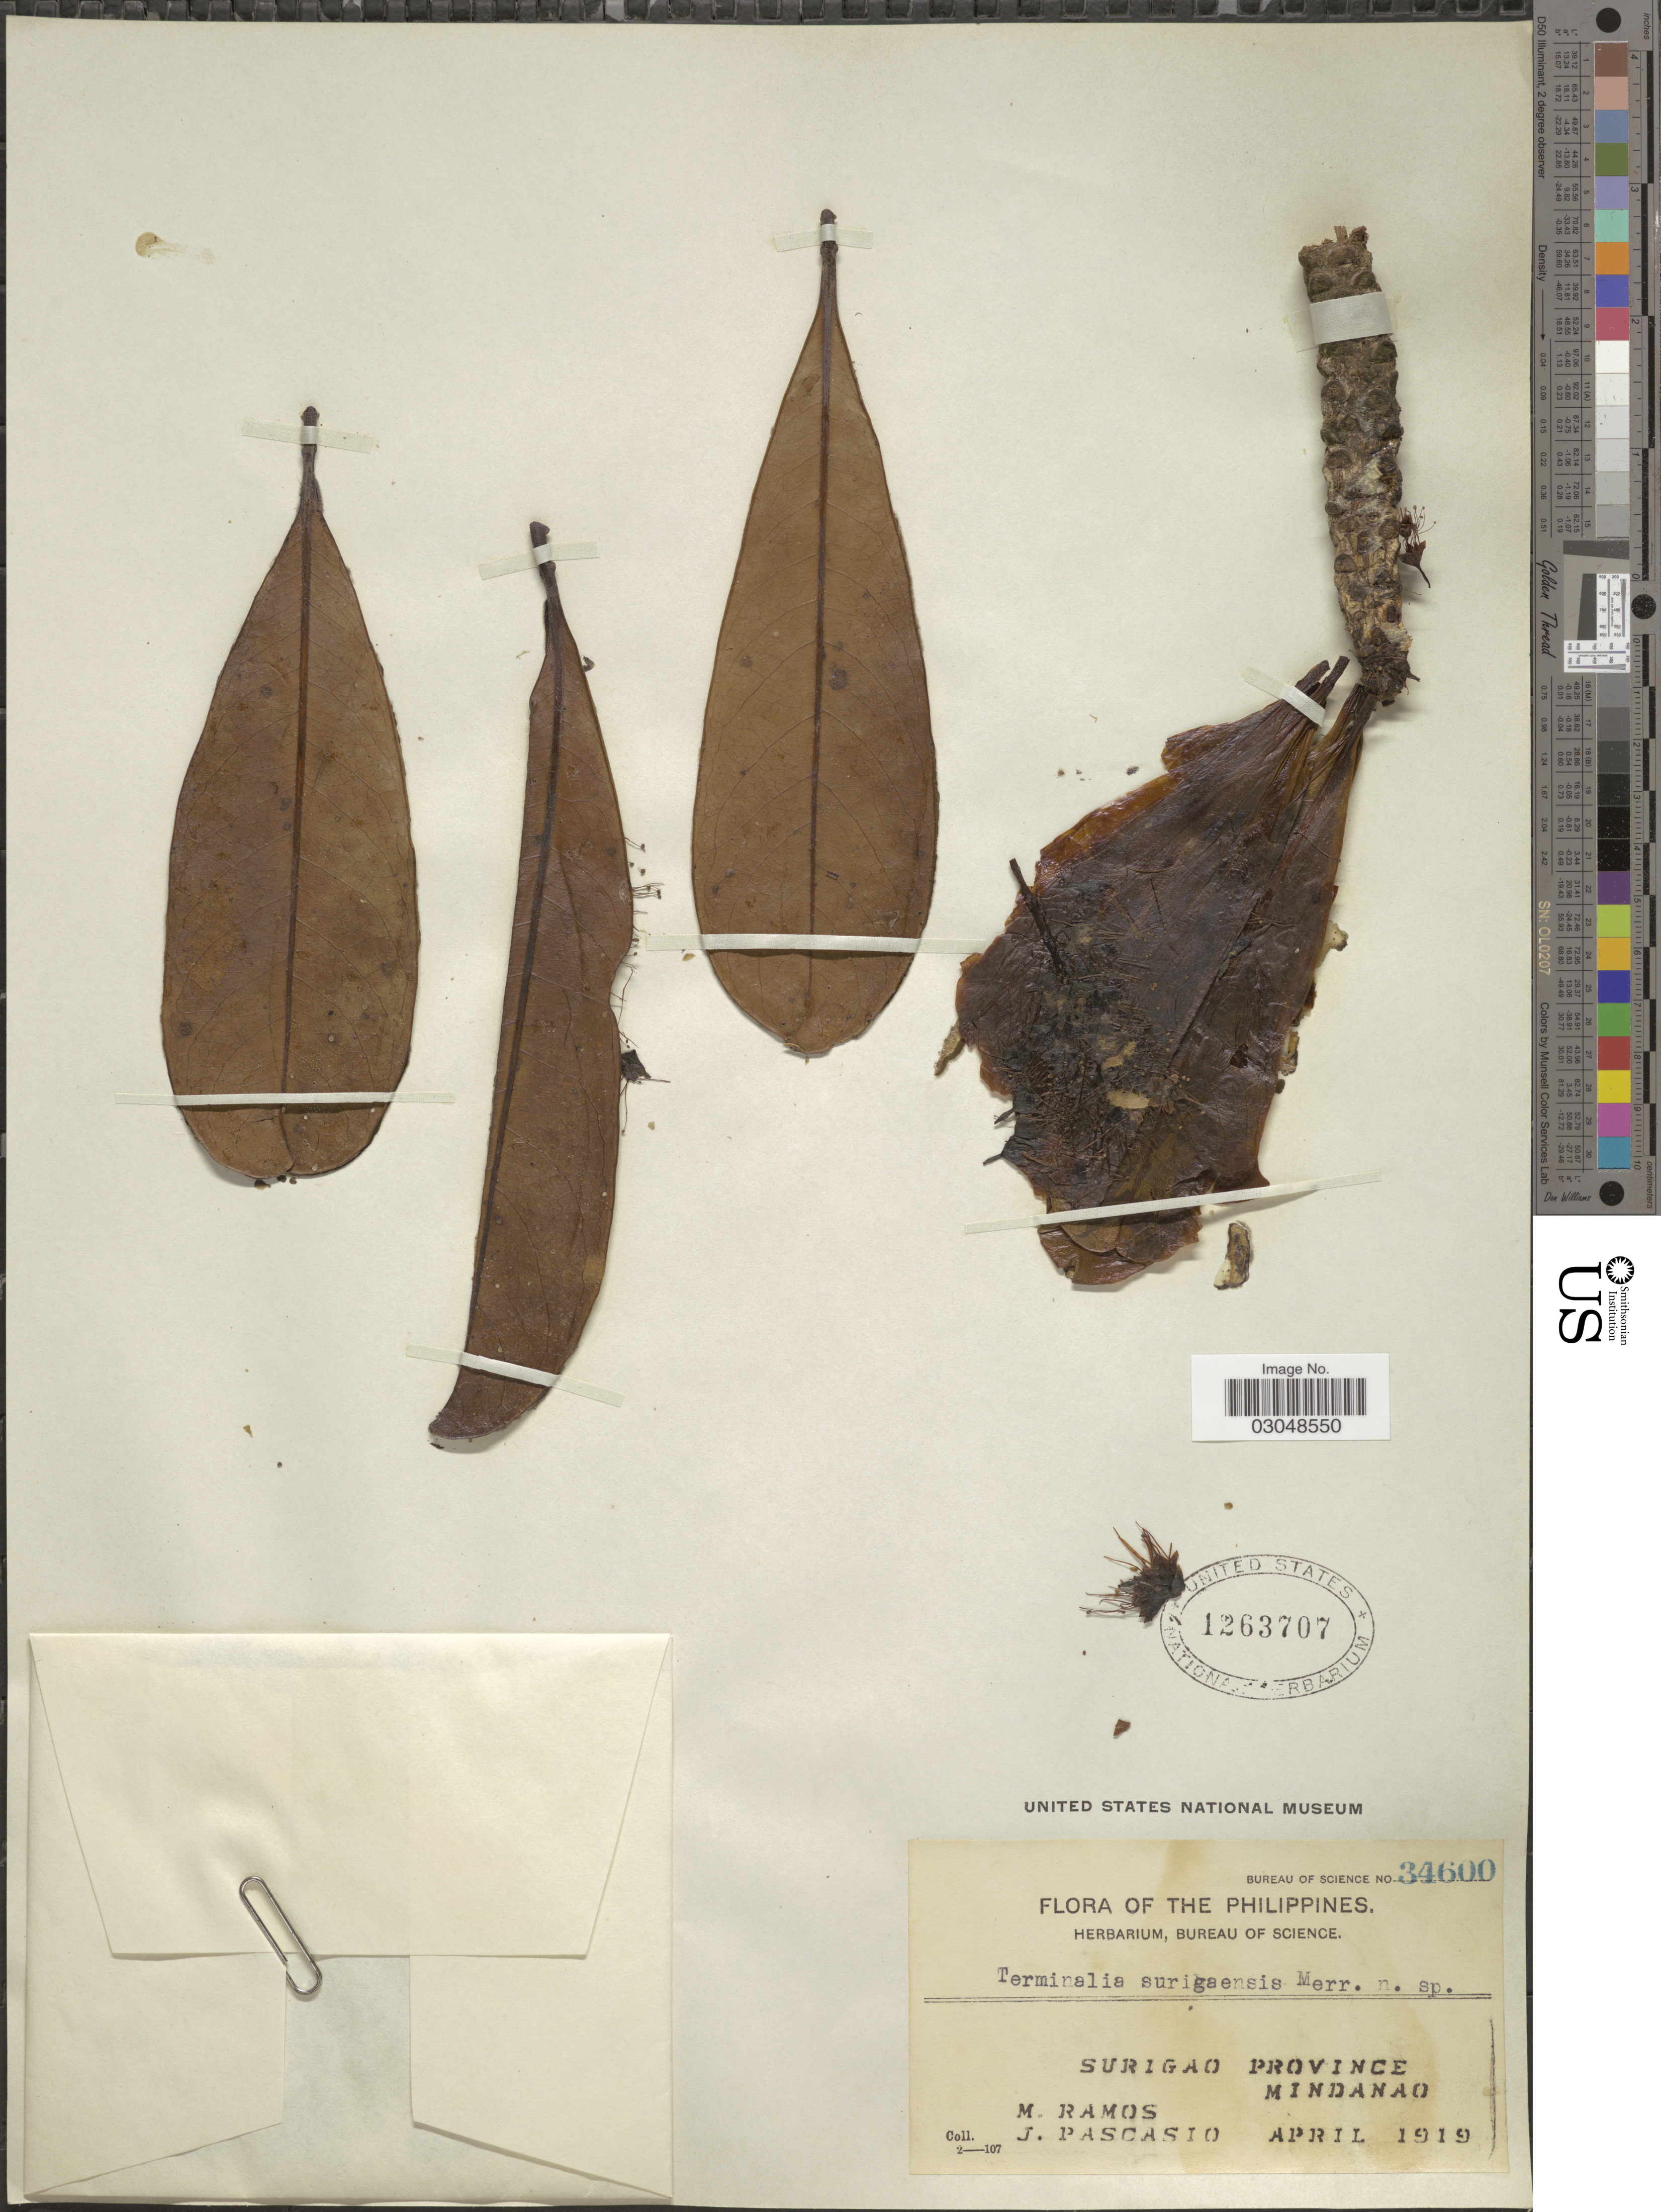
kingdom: Plantae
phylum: Tracheophyta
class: Magnoliopsida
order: Myrtales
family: Combretaceae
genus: Terminalia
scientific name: Terminalia surigaensis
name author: Merr.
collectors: M. Ramos & J. Pascasio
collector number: Bureau of science 34600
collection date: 1919-04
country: Philippines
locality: Surigao Province, Mindanao.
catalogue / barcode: US 1263707